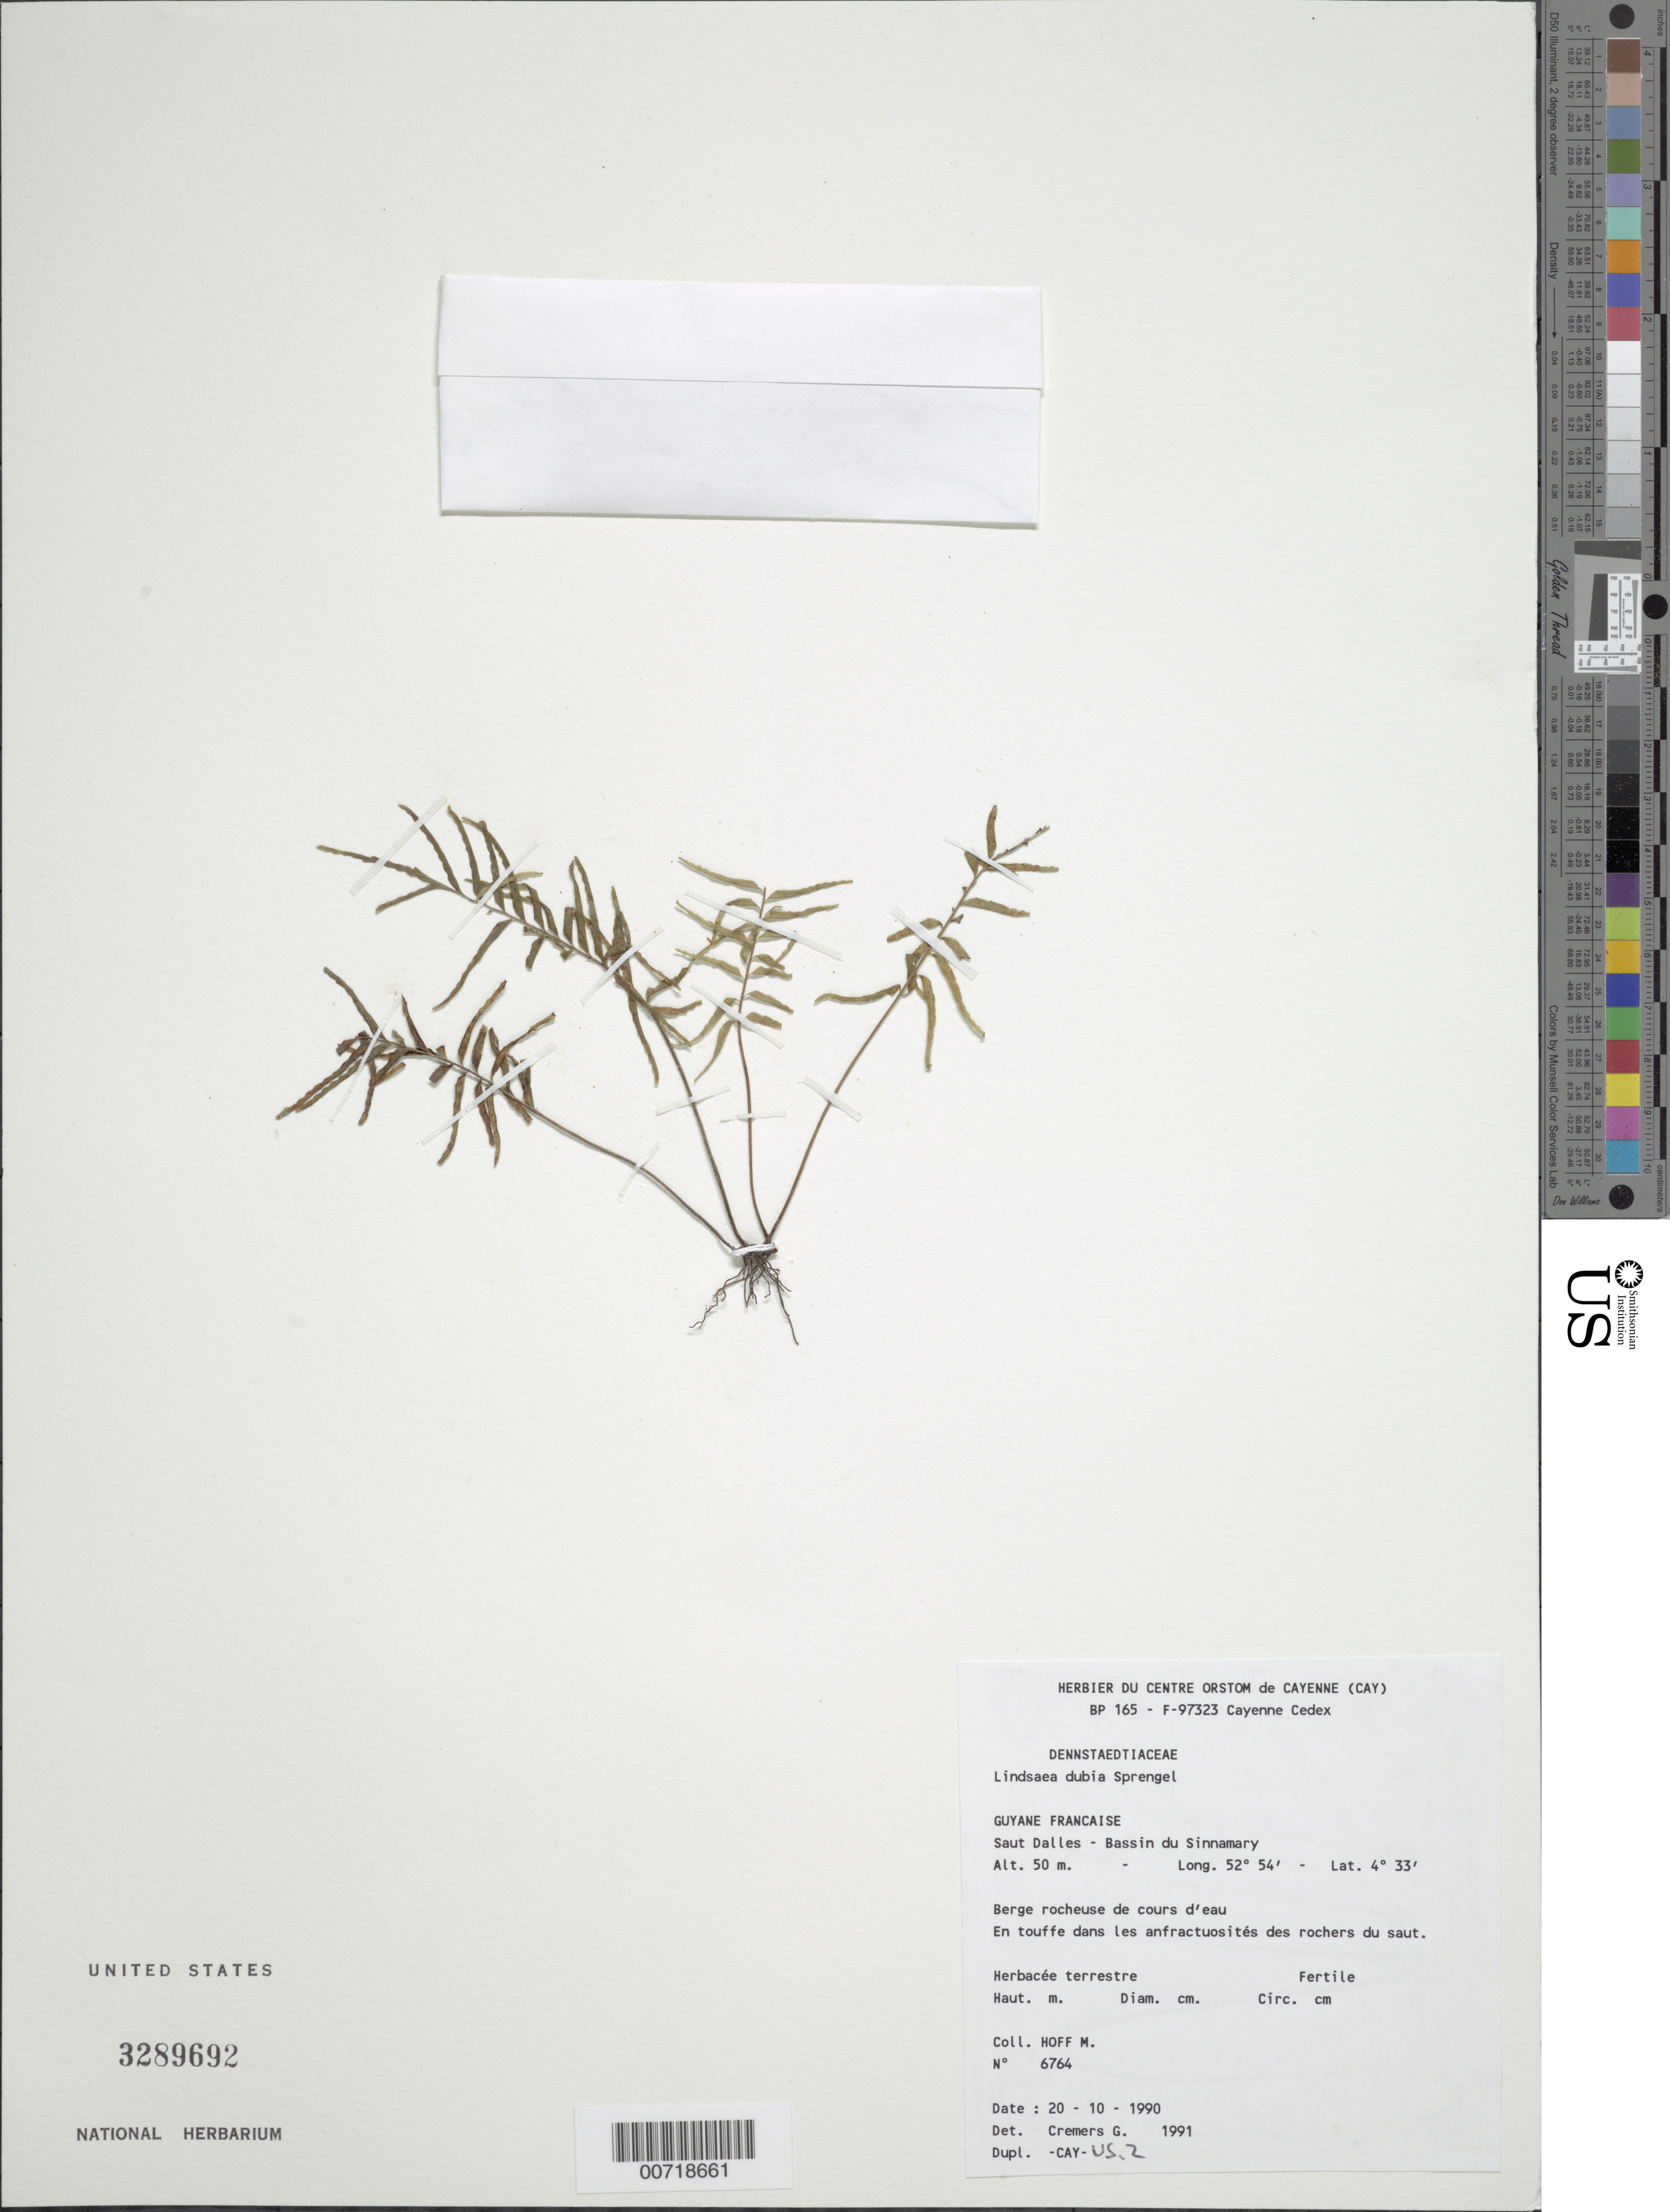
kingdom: Plantae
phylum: Tracheophyta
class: Polypodiopsida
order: Polypodiales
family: Lindsaeaceae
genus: Lindsaea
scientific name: Lindsaea dubia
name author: Spreng.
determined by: Cremers, Georges A.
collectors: M. Hoff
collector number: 6764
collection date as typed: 20-Oct-90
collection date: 1990-10-20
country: French Guiana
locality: Saut-Dalles, D.Z., Bassin du Sinnamary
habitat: Berge rocheuse de cours d'eau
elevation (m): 50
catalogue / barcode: US 3289692